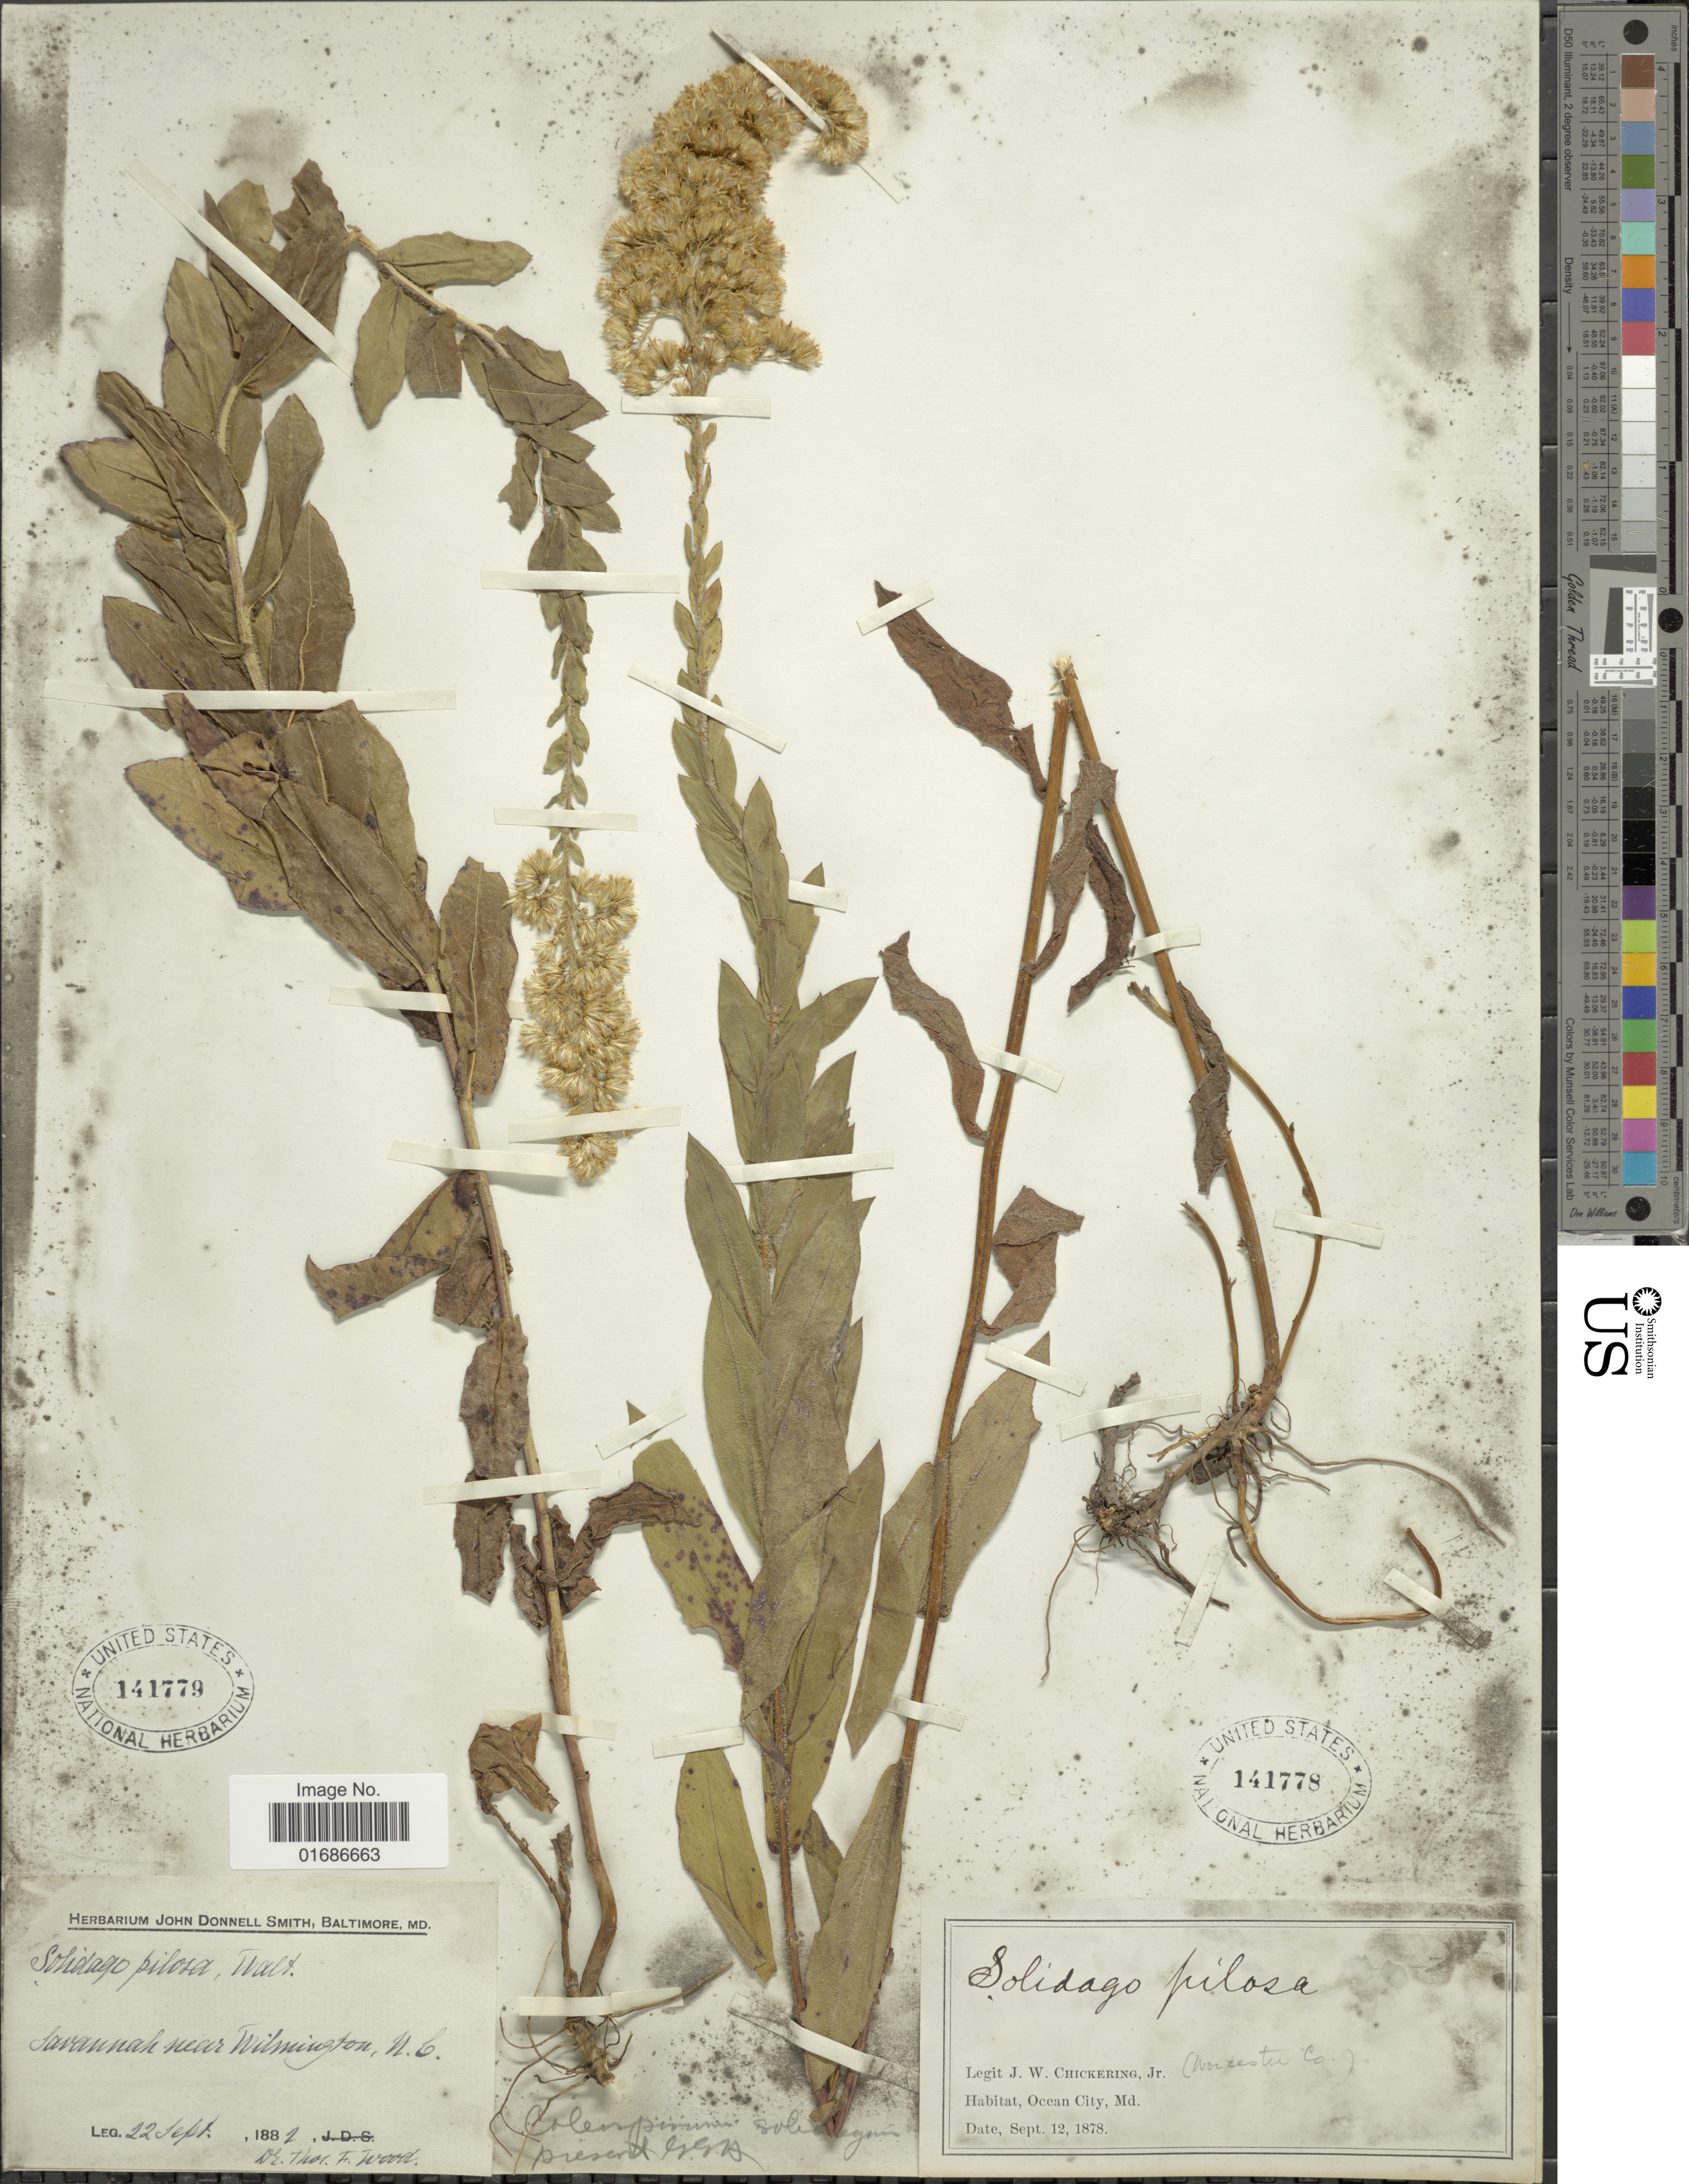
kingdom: Plantae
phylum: Tracheophyta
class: Magnoliopsida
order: Asterales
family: Asteraceae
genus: Solidago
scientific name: Solidago fistulosa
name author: Mill.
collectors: J. W. Chickering Jr.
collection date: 1878-09-12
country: United States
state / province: Maryland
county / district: Worcester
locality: Habitat, Ocean City, MD.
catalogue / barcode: US 141778-2